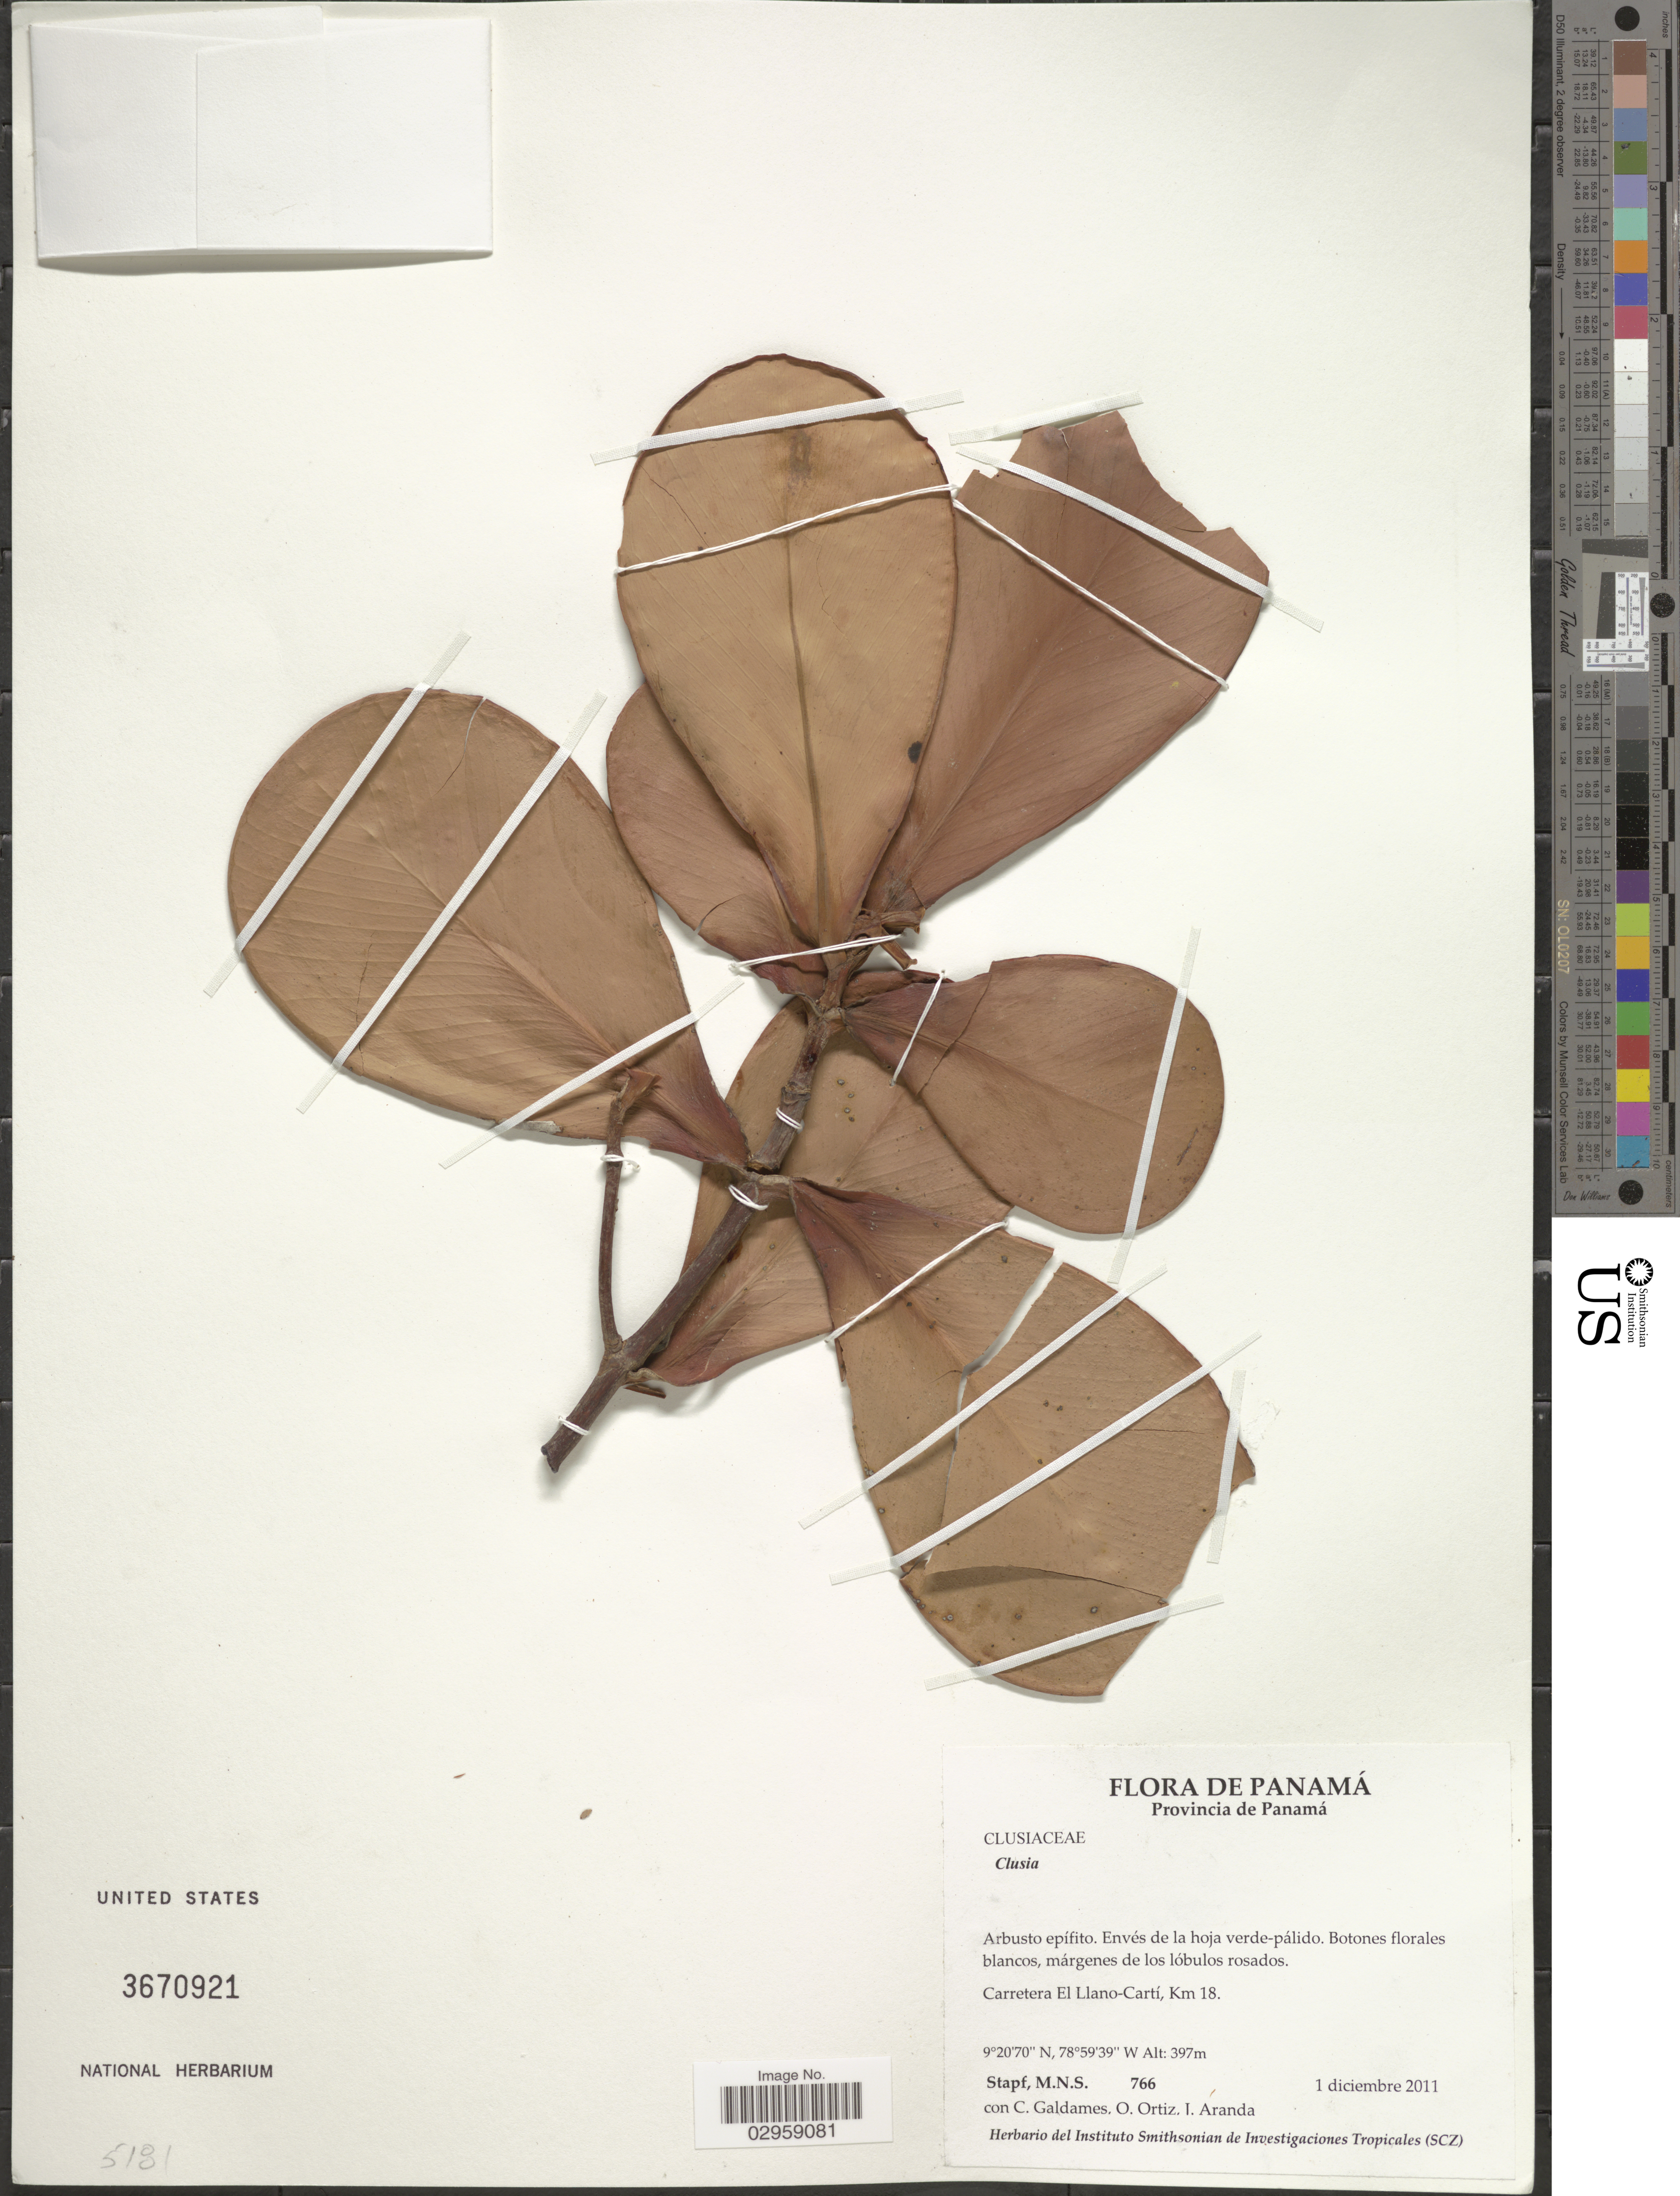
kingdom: Plantae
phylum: Tracheophyta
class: Magnoliopsida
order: Malpighiales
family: Clusiaceae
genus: Clusia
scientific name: Clusia sp.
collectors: M. Stapf, C. Galdames, O. O. Ortiz & I. Aranda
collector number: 766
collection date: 2011-12-01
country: Panama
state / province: Panamá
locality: Carretera El Llano-Cartí, Km 18.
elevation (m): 397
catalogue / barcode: US 3670921